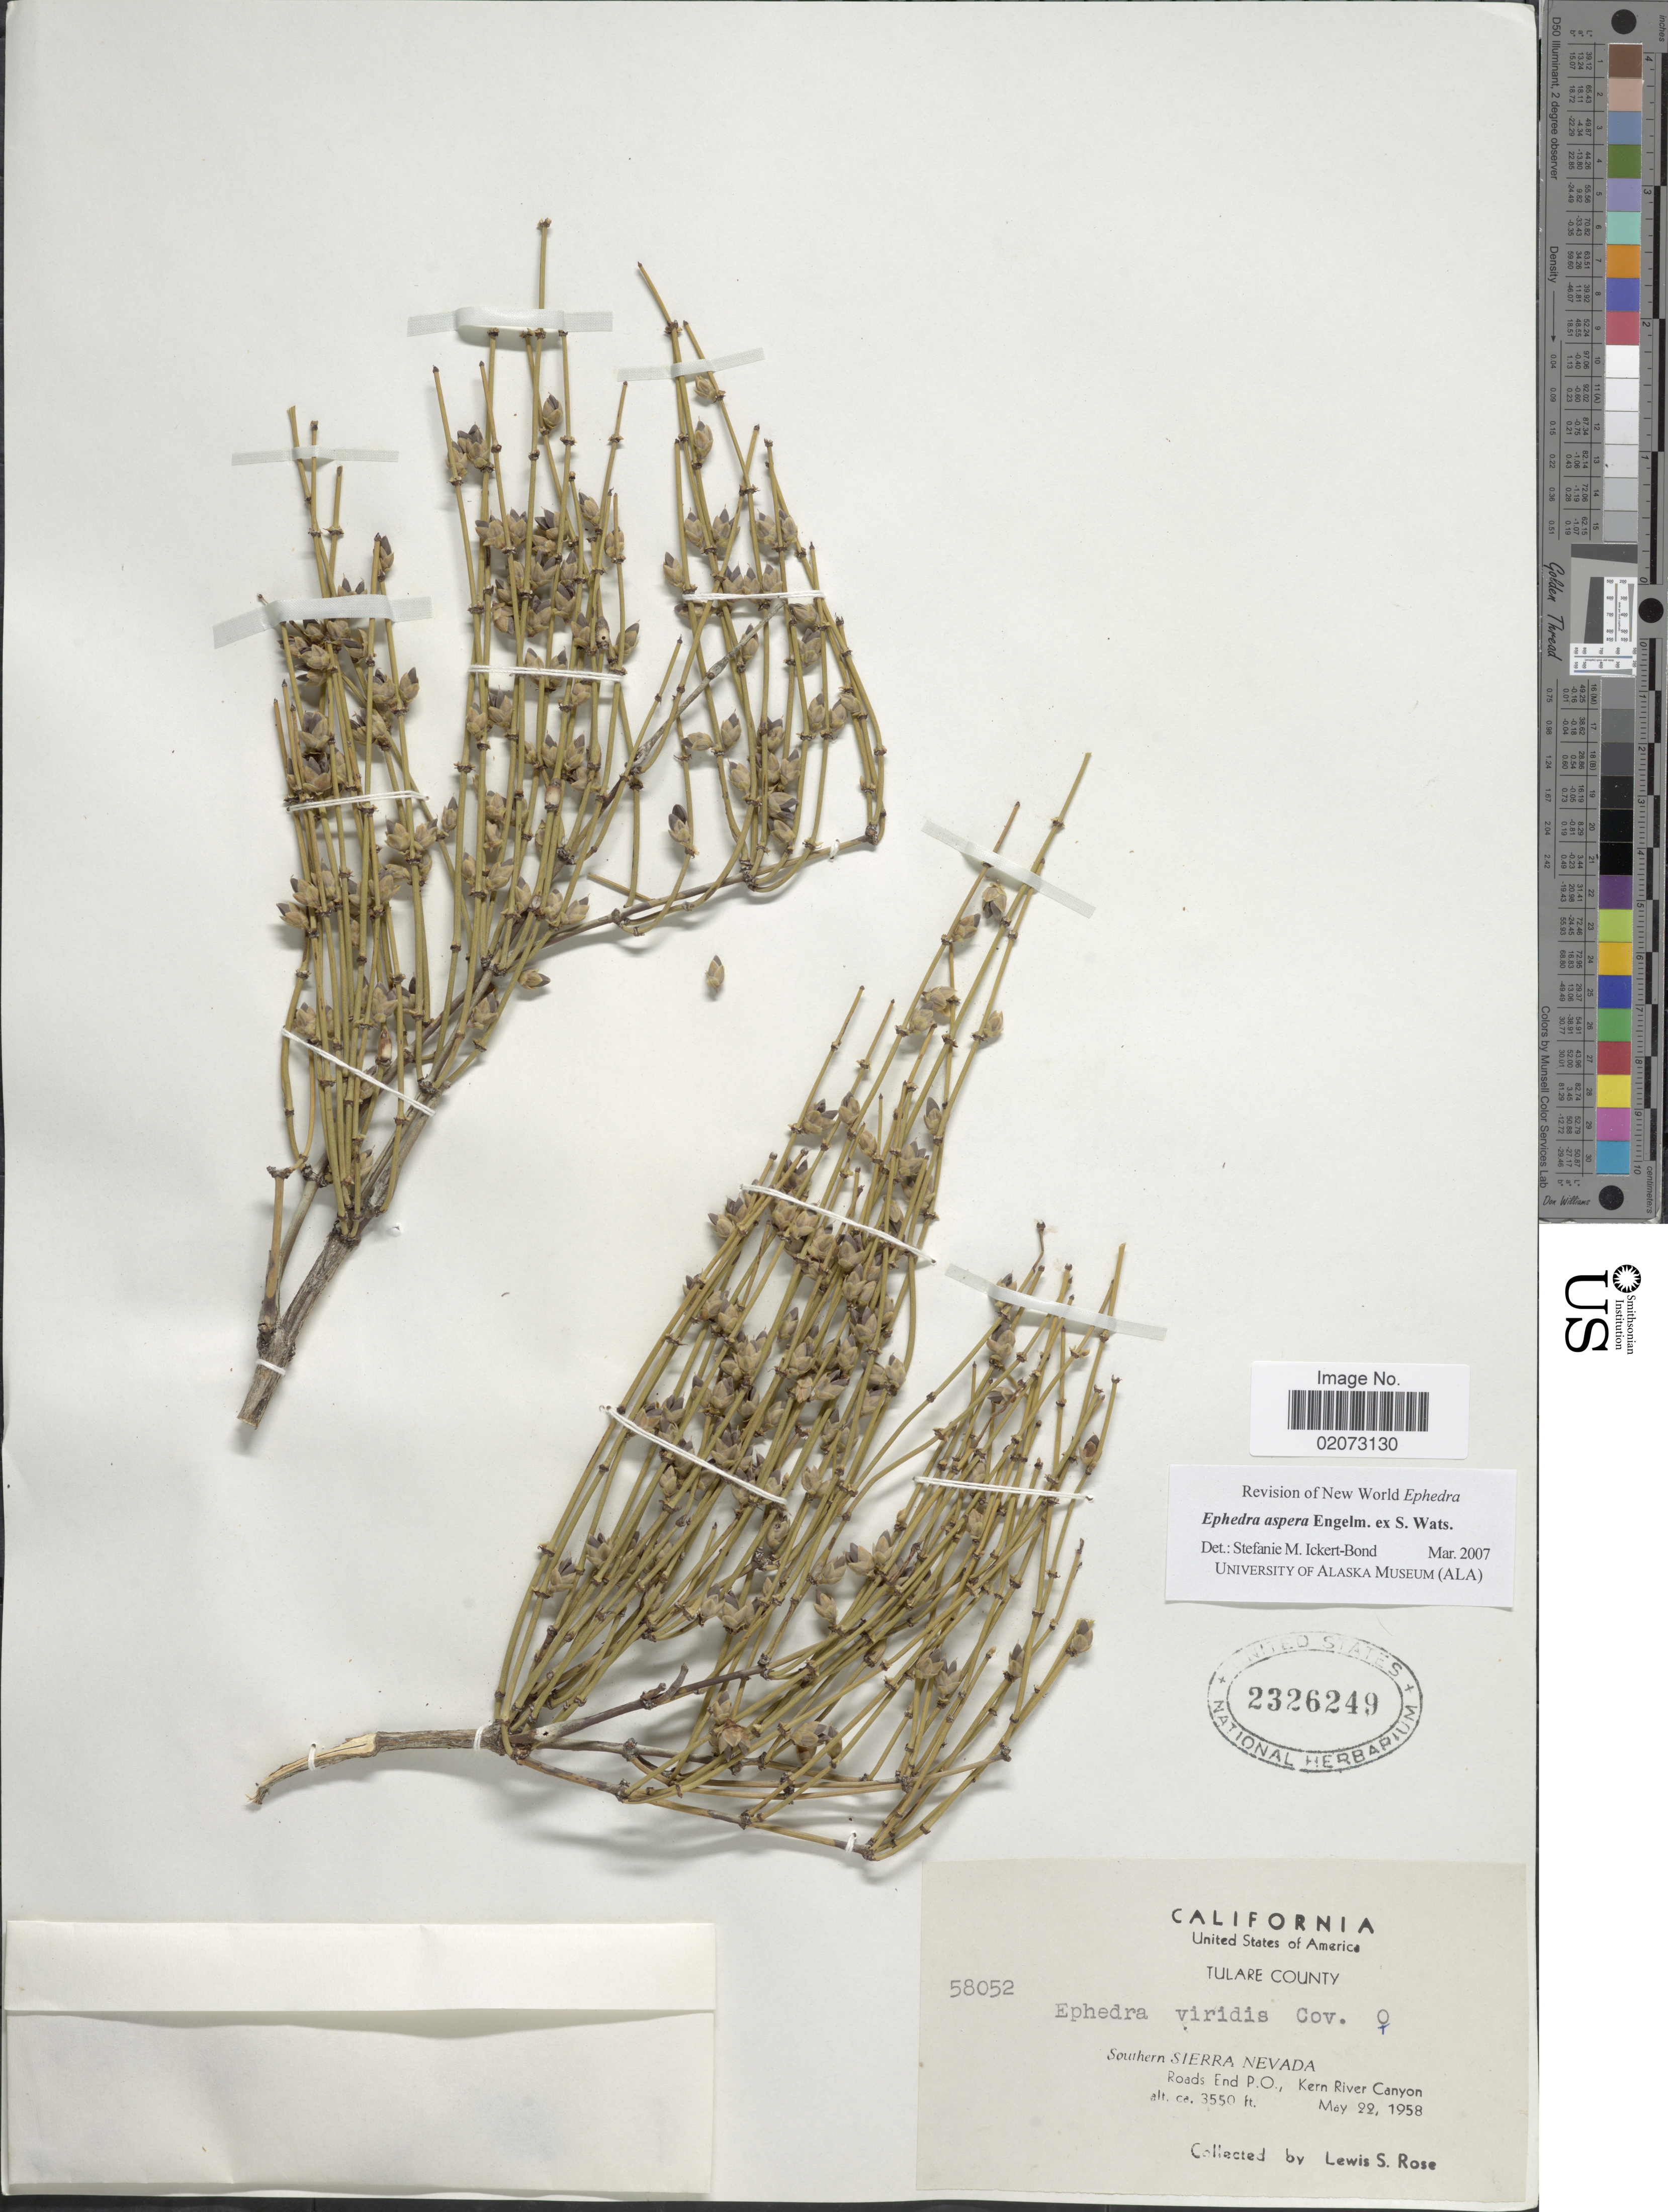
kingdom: Plantae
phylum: Tracheophyta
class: Gnetopsida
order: Ephedrales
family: Ephedraceae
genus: Ephedra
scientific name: Ephedra aspera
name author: Engelm. ex S. Watson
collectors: L. S. Rose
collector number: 58052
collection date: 1958-05-22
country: United States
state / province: California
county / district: Tulare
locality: Tulare County. Southern Sierra Nevada. Roads End P.O., Kern River Canyon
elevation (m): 1082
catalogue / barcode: US 2326249